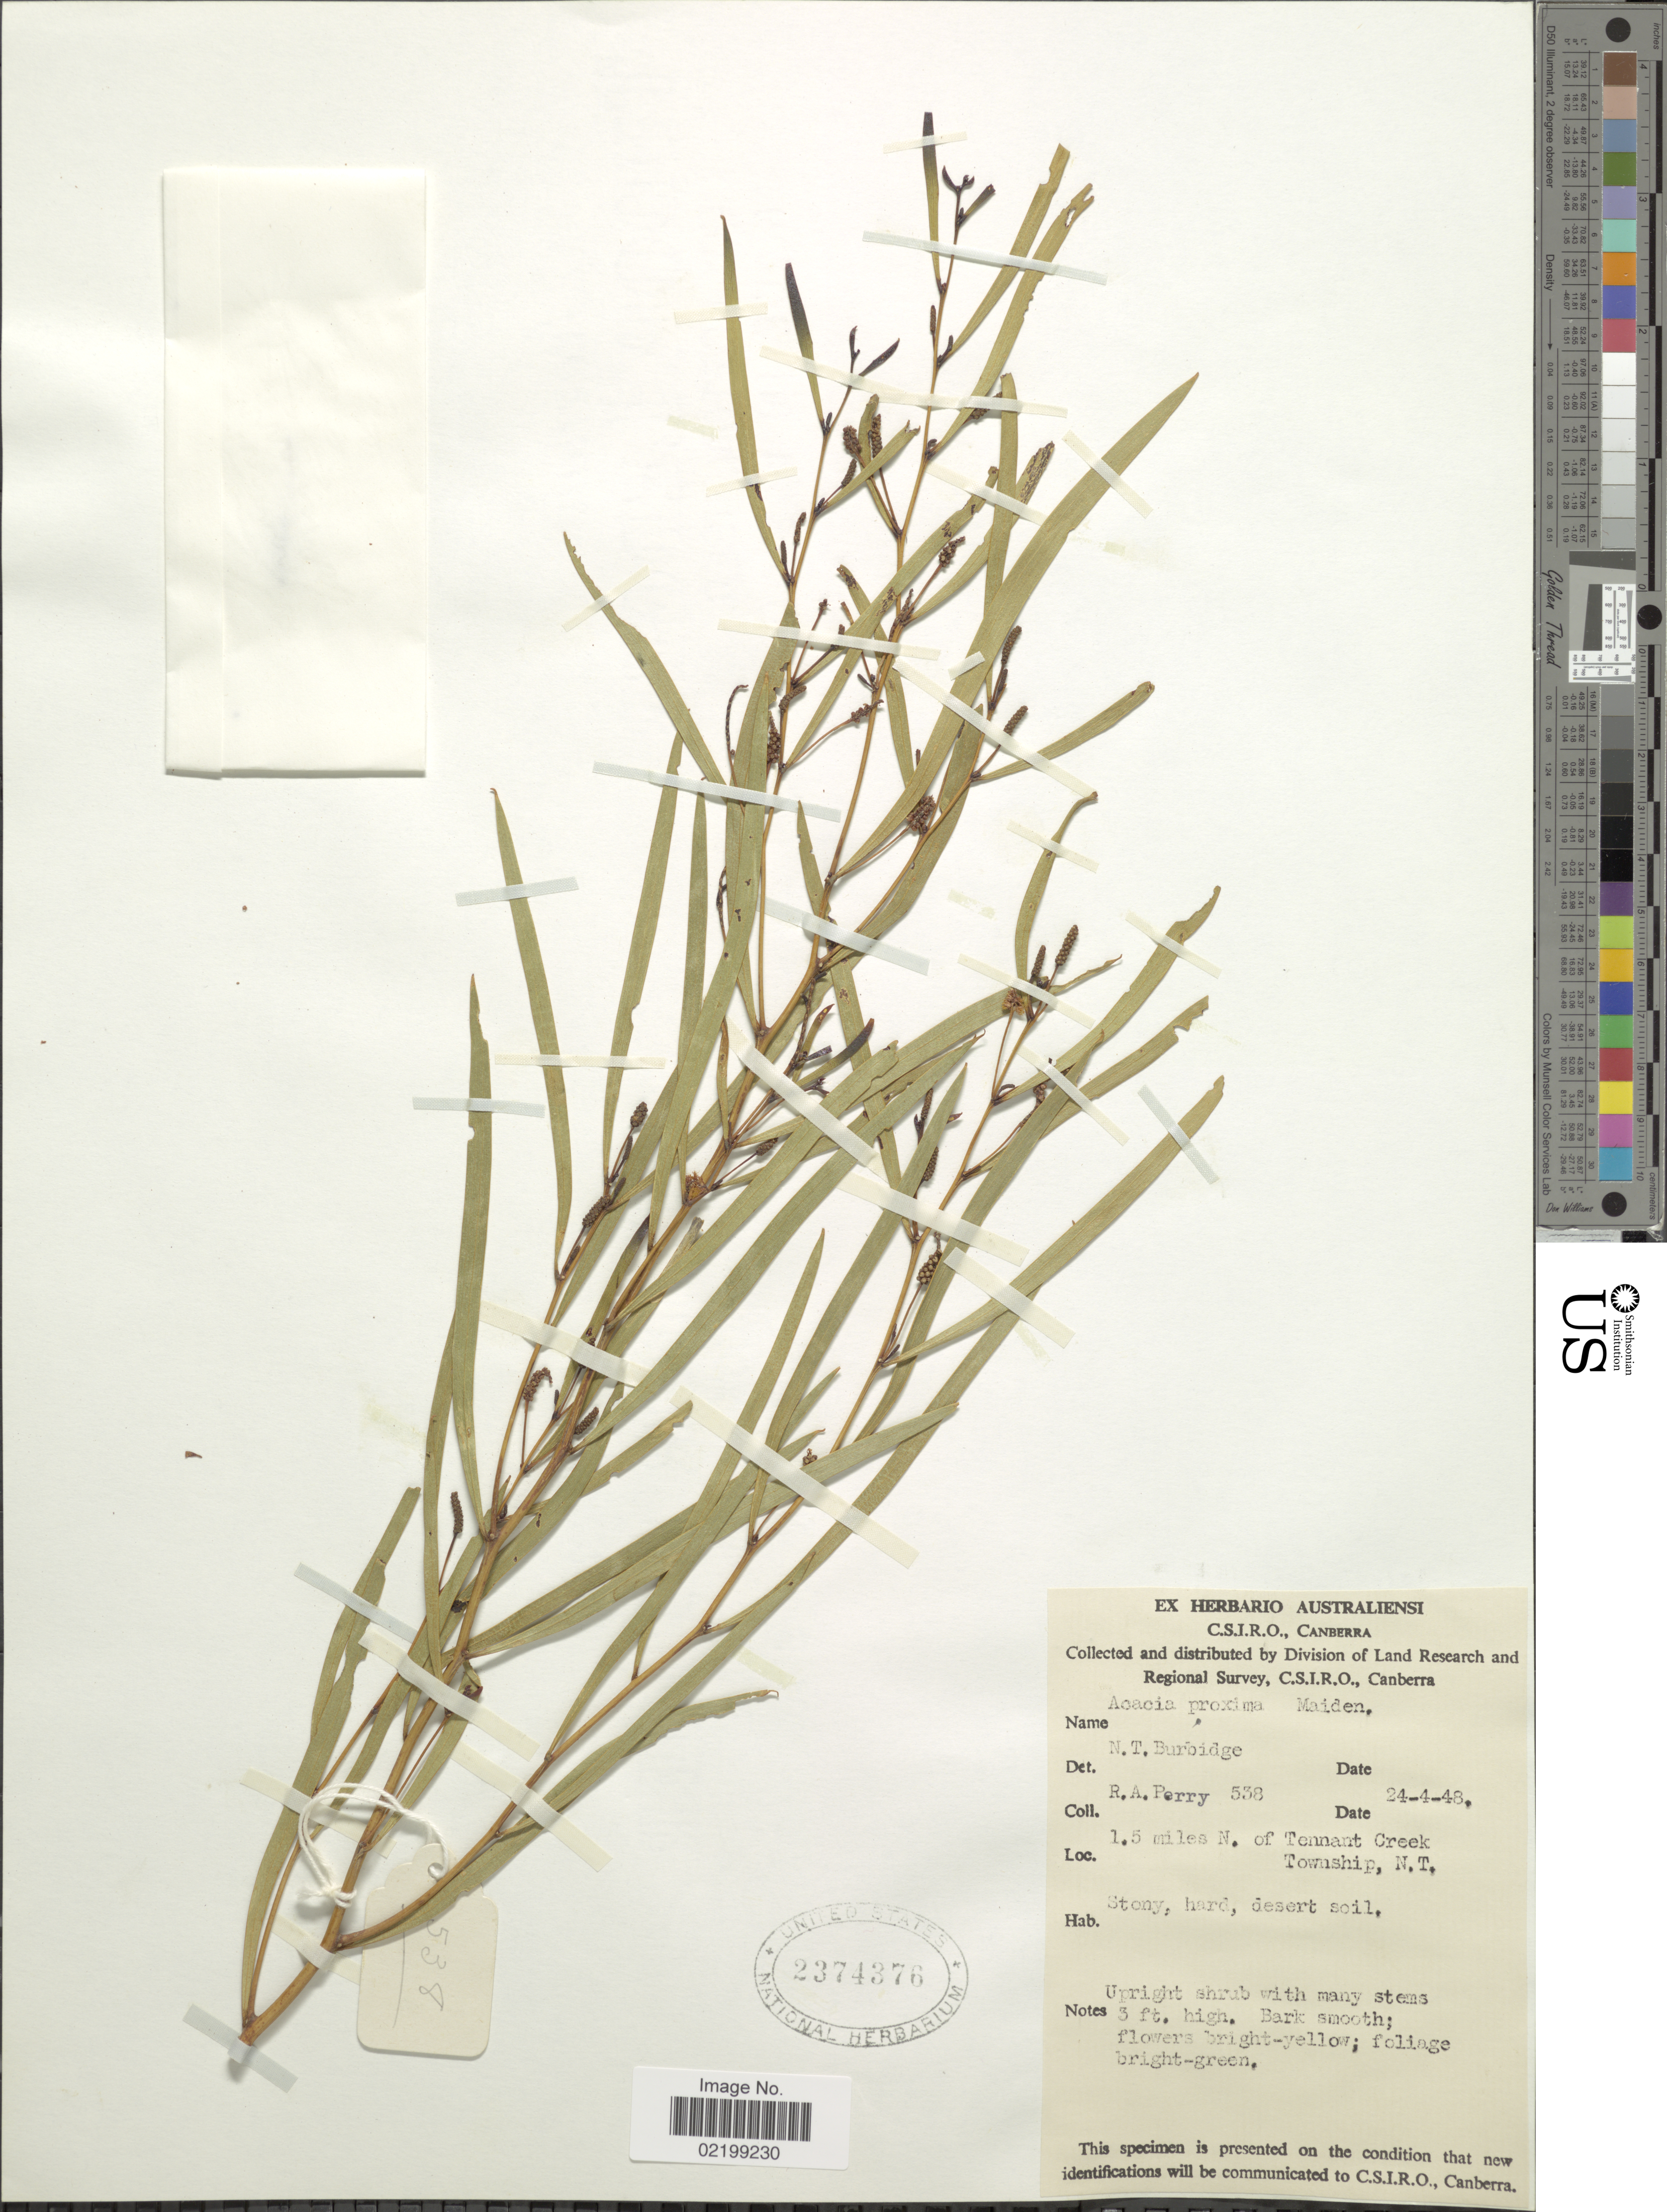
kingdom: Plantae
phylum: Tracheophyta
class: Magnoliopsida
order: Fabales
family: Fabaceae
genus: Acacia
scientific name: Acacia proxima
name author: Maiden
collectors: Perry, R. A.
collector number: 538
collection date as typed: Transcribed d/m/y: 24/4/48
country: Australia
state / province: Northern Territory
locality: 1.5 miles N. of Tennant Creek, Township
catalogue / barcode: US 2374376